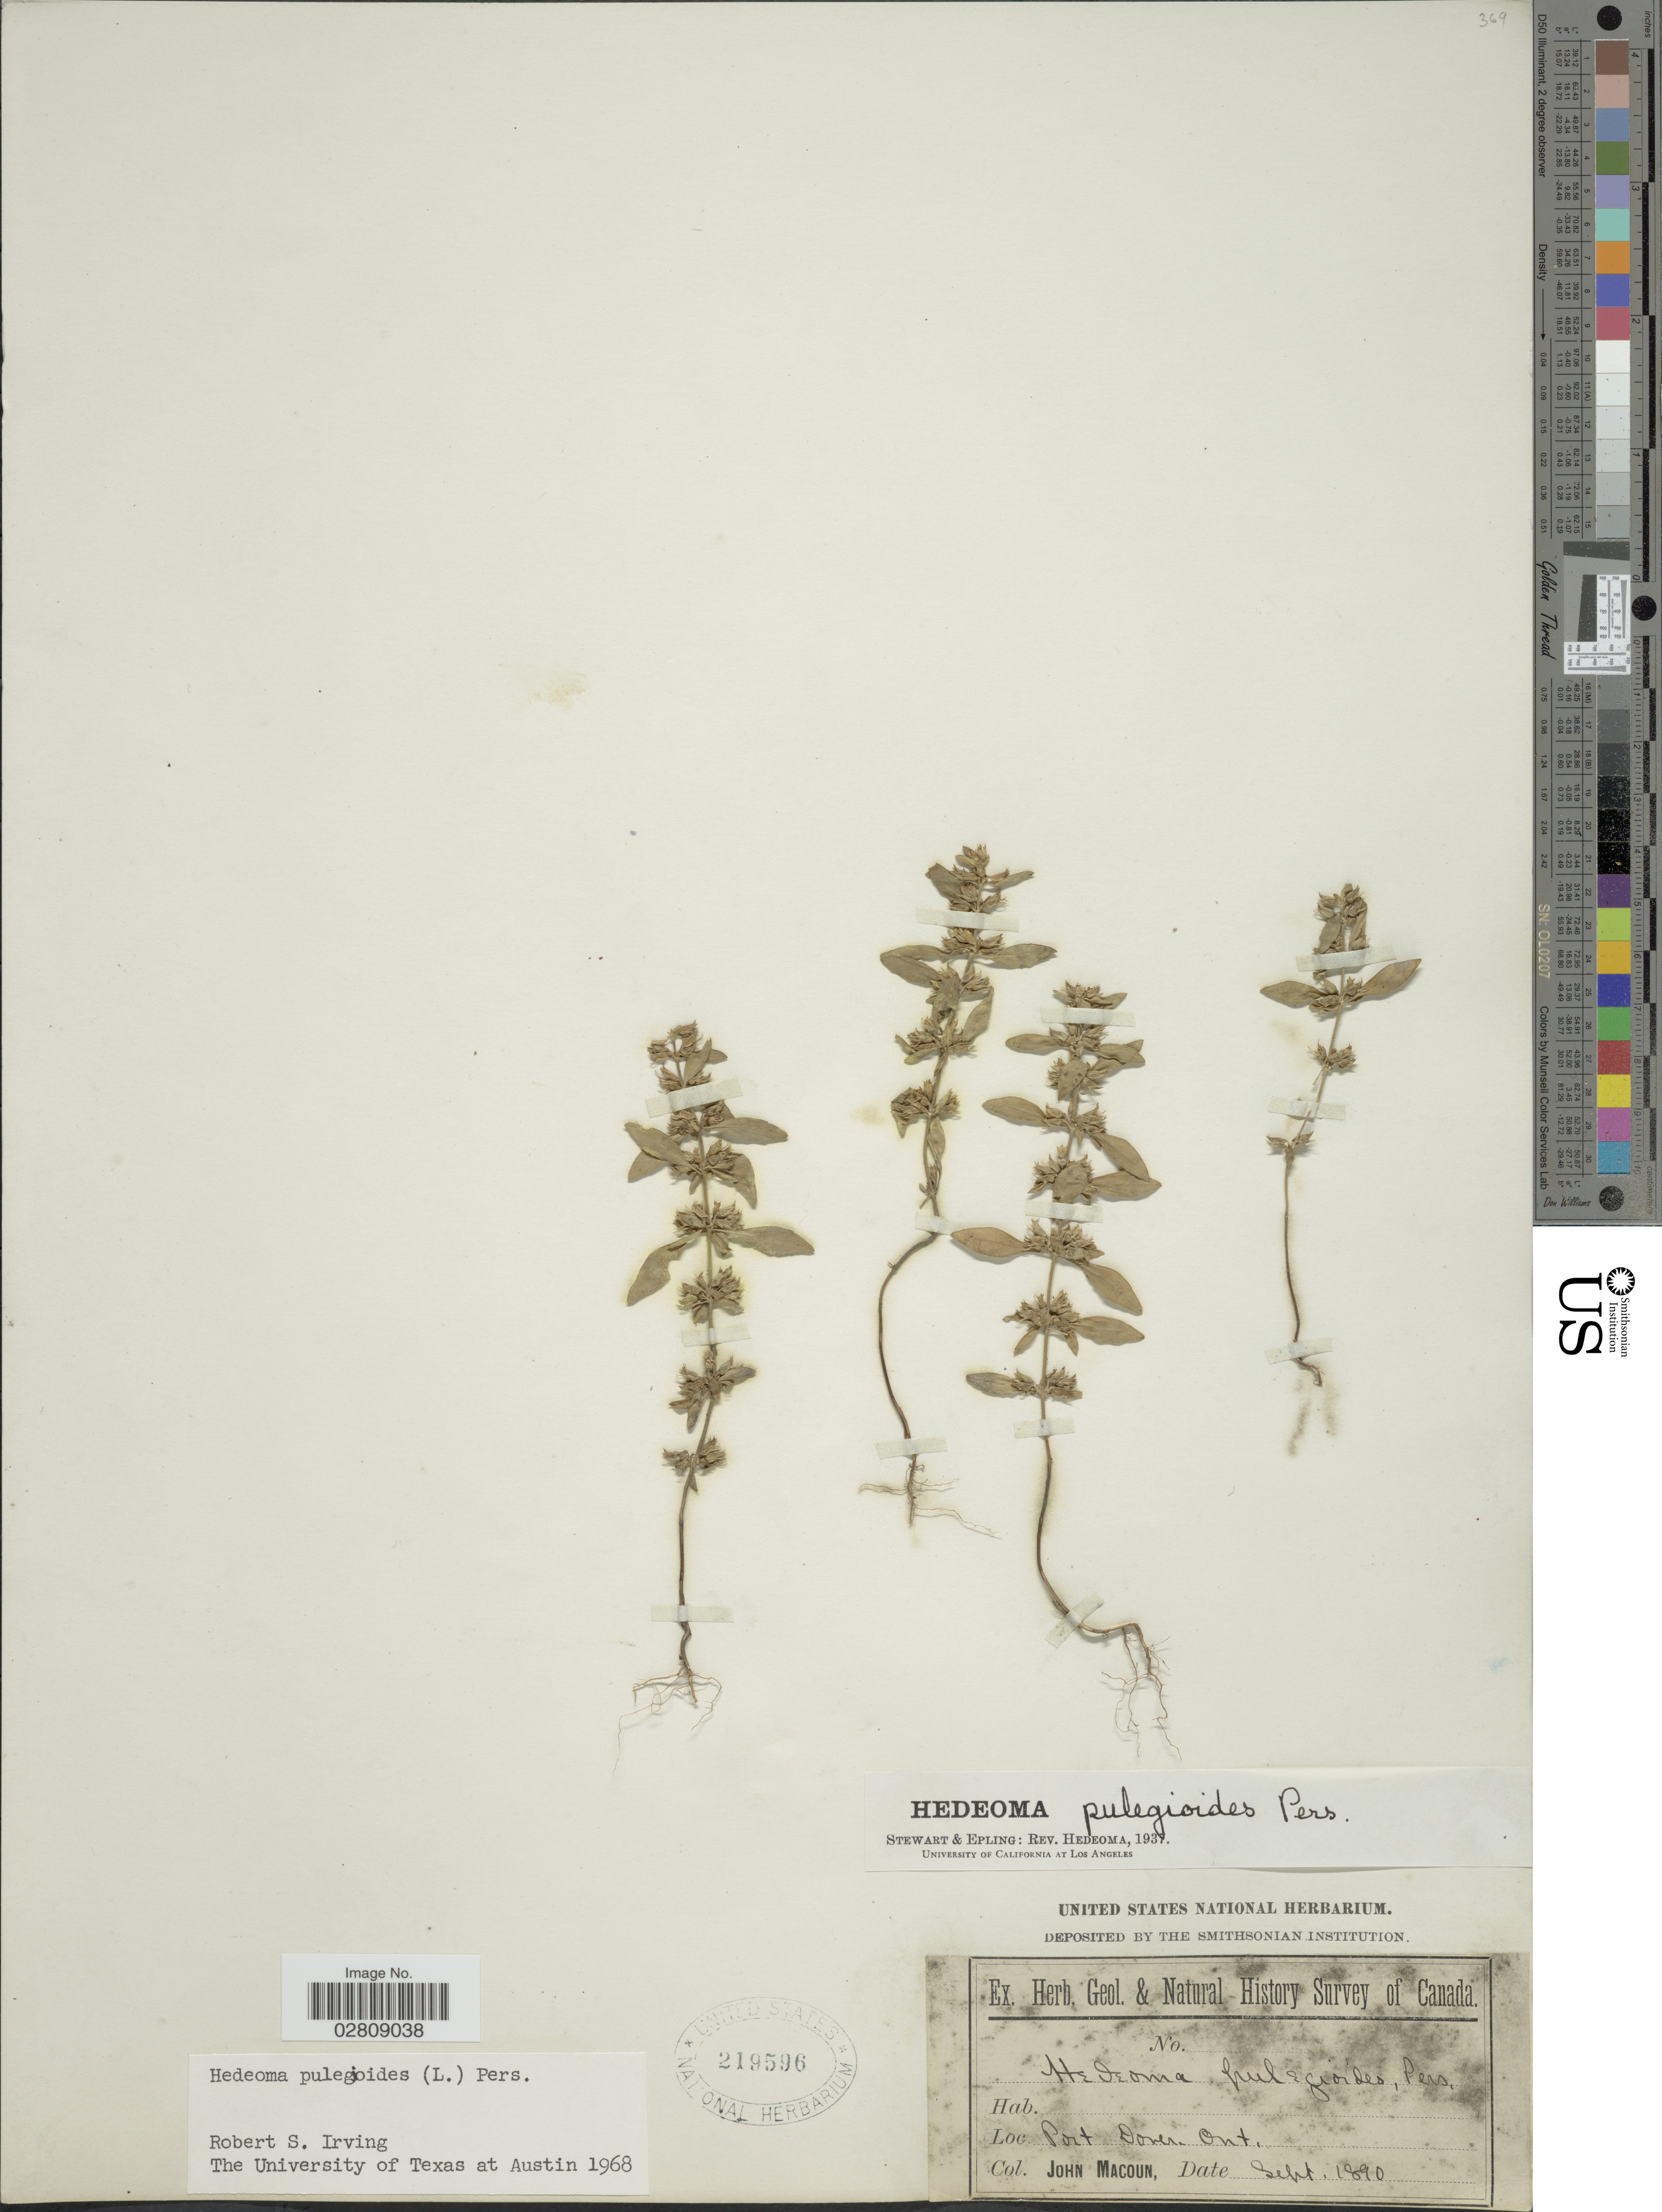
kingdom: Plantae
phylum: Tracheophyta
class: Magnoliopsida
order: Lamiales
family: Lamiaceae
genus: Hedeoma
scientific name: Hedeoma pulegioides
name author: (L.) Pers.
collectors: J. Macoun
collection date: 1890-09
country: Canada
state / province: Ontario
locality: Port Dover.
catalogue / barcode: US 219596